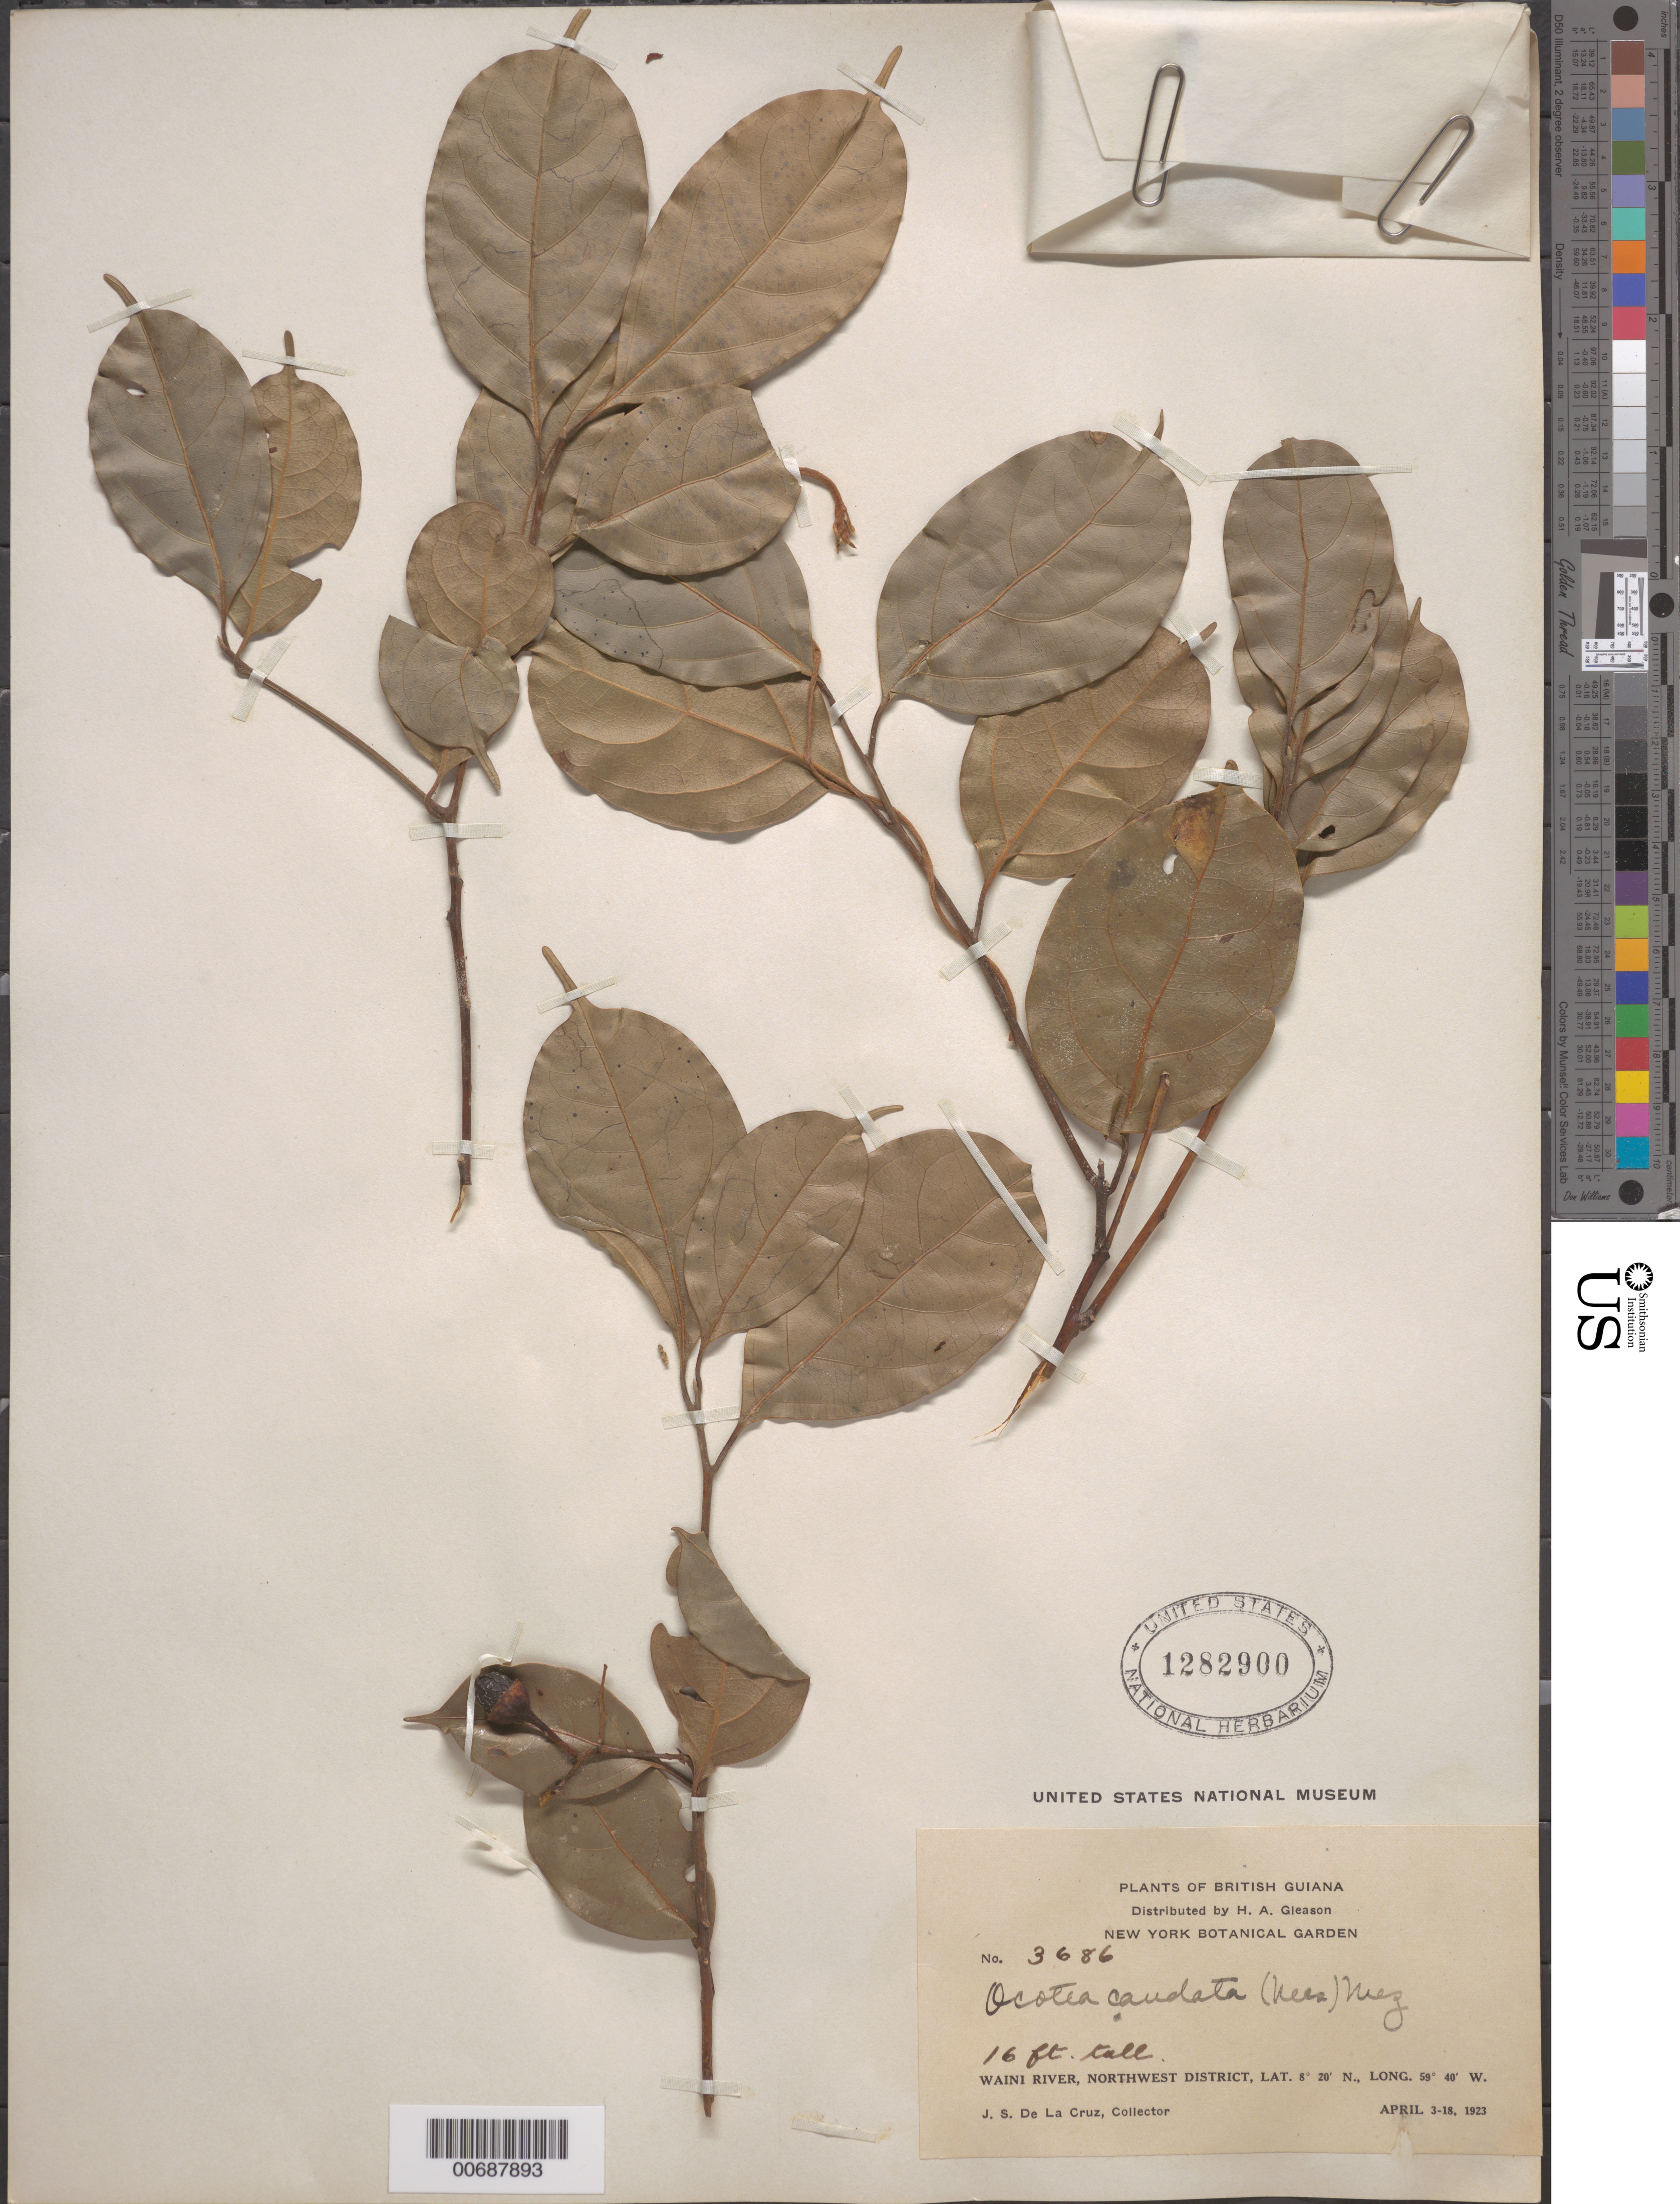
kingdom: Plantae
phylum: Tracheophyta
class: Magnoliopsida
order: Laurales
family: Lauraceae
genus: Ocotea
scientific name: Ocotea caudata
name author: (Nees) Mez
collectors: J. S. de la Cruz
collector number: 3686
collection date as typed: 3-Apr-23 to 18-Apr-23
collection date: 1923-04-03/1923-04-18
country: Guyana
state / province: Barima-Waini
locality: Waini R., NW District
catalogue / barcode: US 1282900